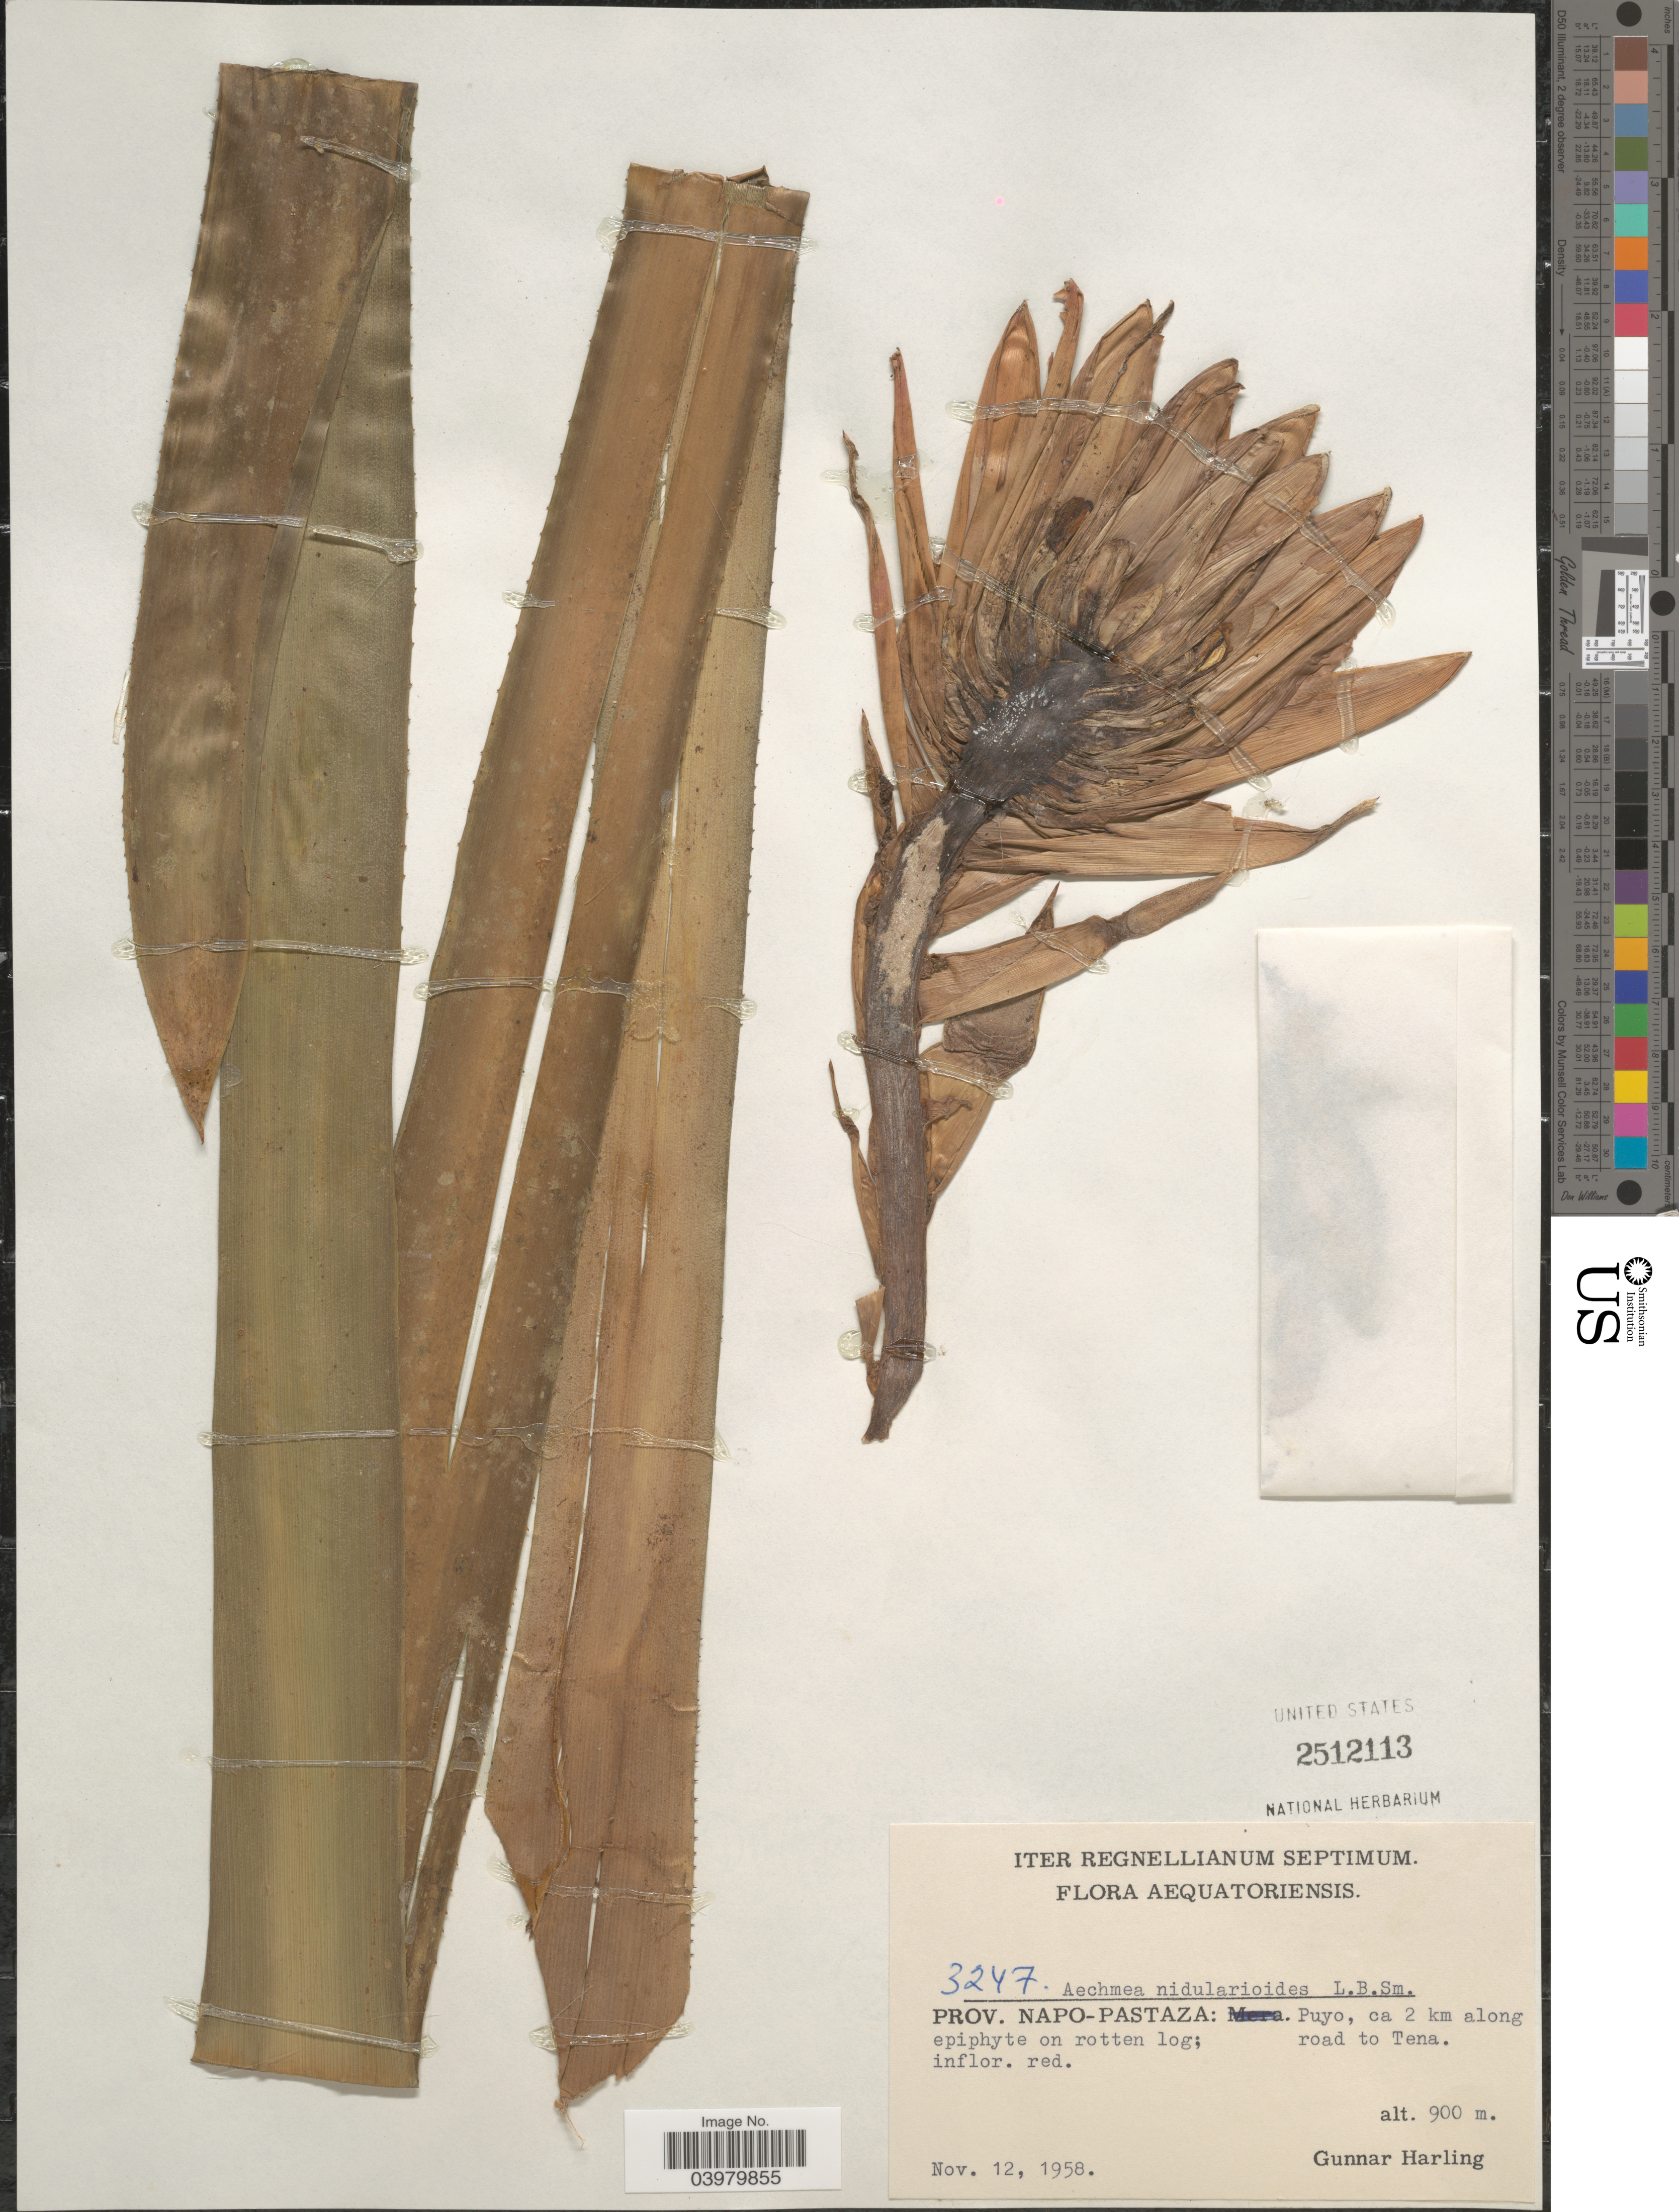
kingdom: Plantae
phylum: Tracheophyta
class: Liliopsida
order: Poales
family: Bromeliaceae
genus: Aechmea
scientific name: Aechmea nidularioides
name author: L.B. Sm.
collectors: G. Harling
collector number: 3247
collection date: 1958-11-12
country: Ecuador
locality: Aequatoriensis. Prov. Napo-Pastaza: Puyo, ca 2 km along road to Tena.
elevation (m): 900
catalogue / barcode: US 2512113